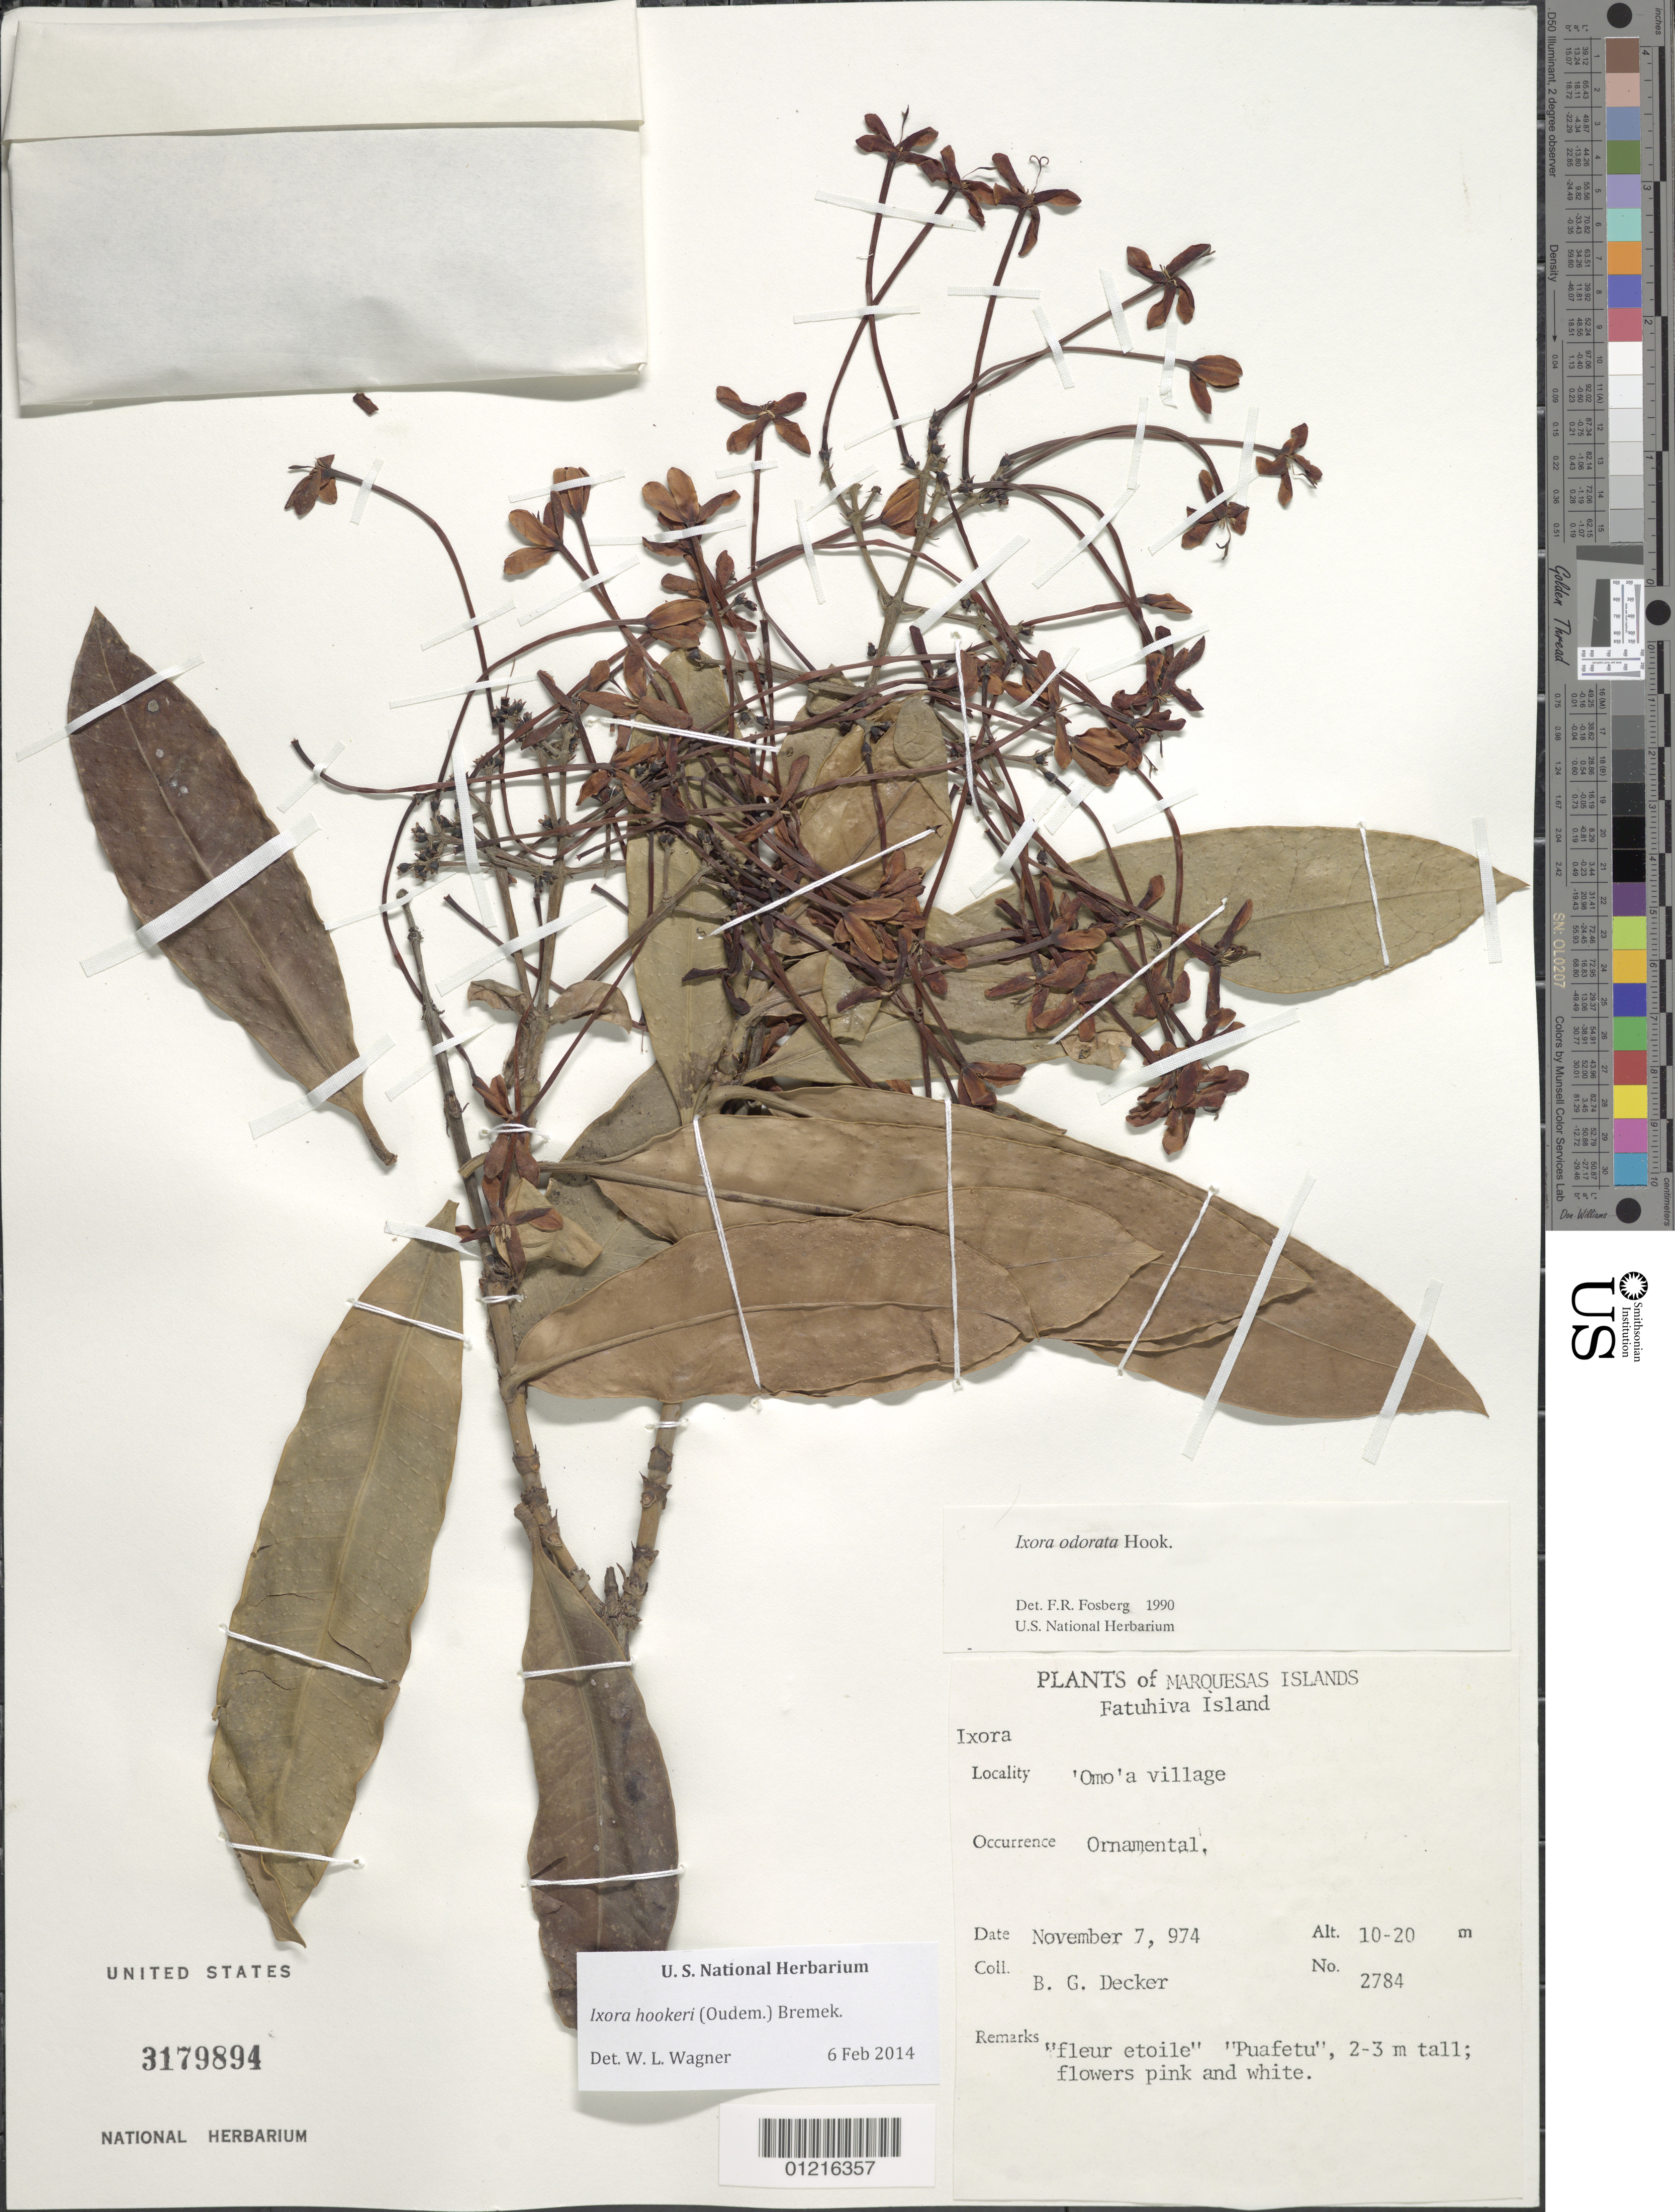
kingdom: Plantae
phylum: Tracheophyta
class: Magnoliopsida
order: Gentianales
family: Rubiaceae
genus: Ixora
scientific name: Ixora hookeri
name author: (Oudem.) Bremek.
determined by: Wagner, W. L., (BOT), Smithsonian Institution - National Museum of Natural History (UNITED STATES)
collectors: B. G. Decker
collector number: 2784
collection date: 1974-11-07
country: French Polynesia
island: Fatu Hiva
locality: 'Omo'a village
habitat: Ornamental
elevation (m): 10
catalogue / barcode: US 3179894